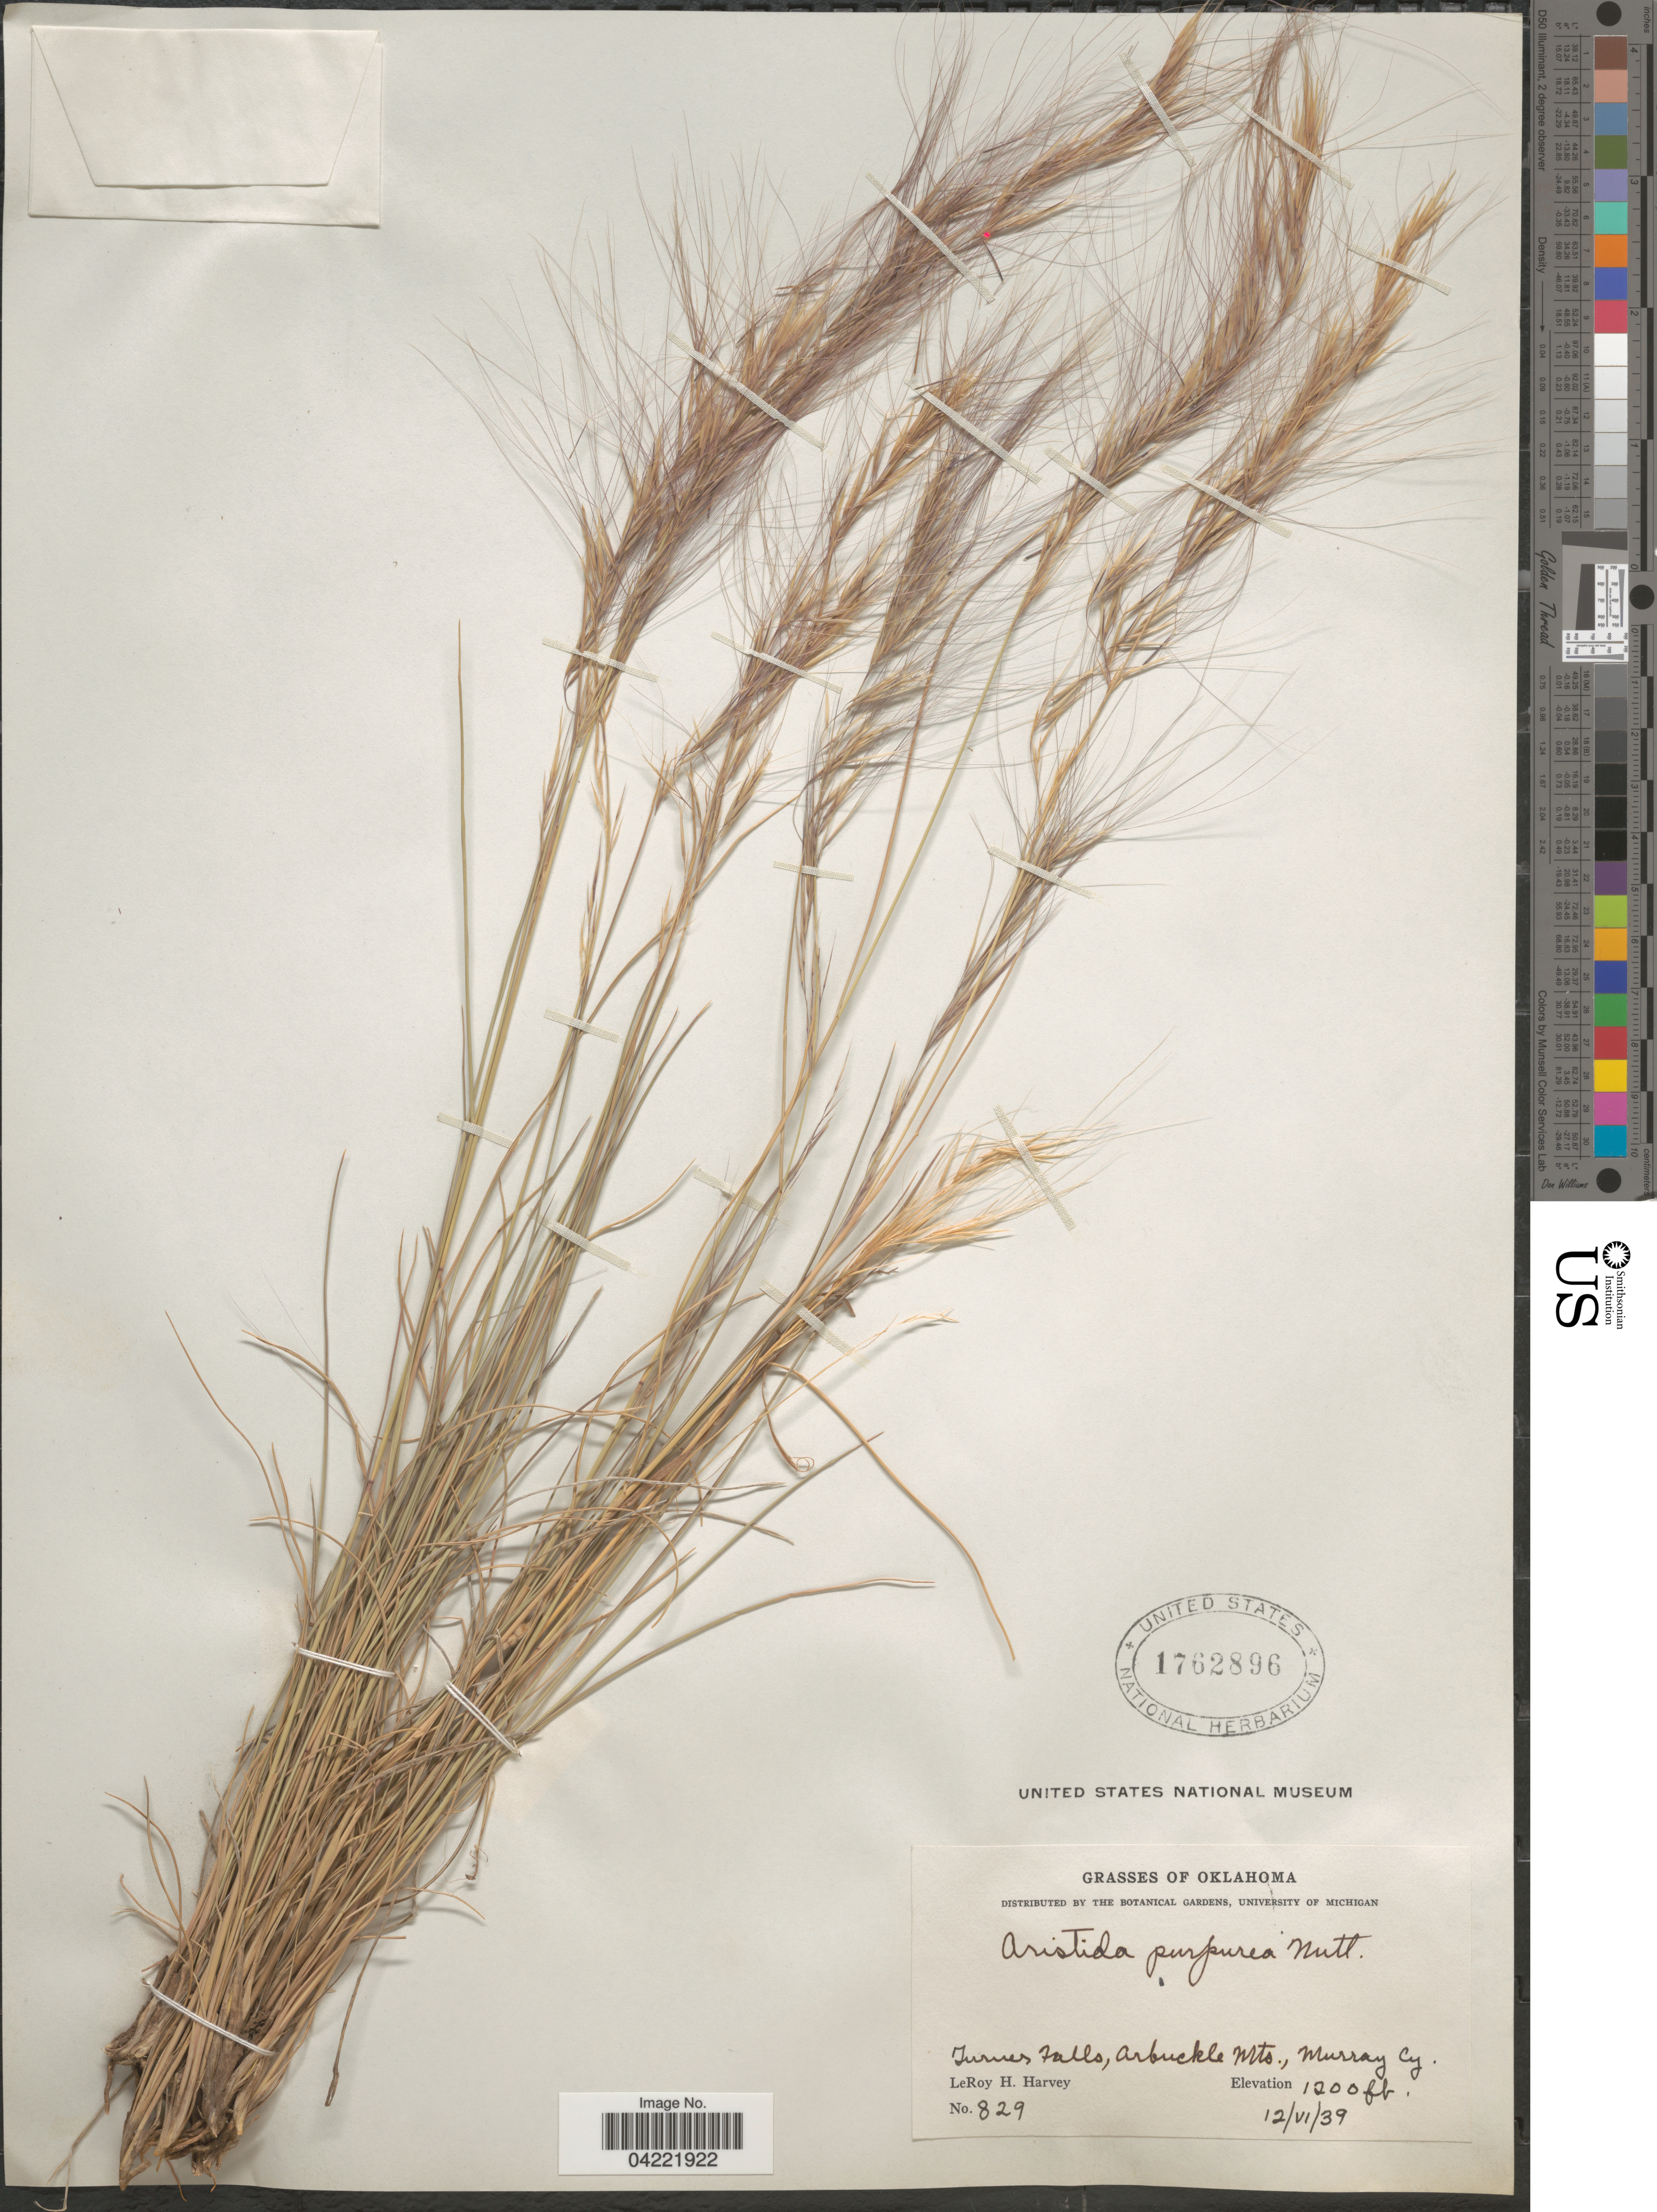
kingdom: Plantae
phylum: Tracheophyta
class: Liliopsida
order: Poales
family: Poaceae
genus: Aristida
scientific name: Aristida purpurea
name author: Nutt.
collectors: L. H. Harvey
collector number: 829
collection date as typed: Transcribed d/m/y: 12/6/39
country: United States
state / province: Oklahoma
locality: Turner Falls, Arbuckle Mts., Murray Cy.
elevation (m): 366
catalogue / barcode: US 1762896